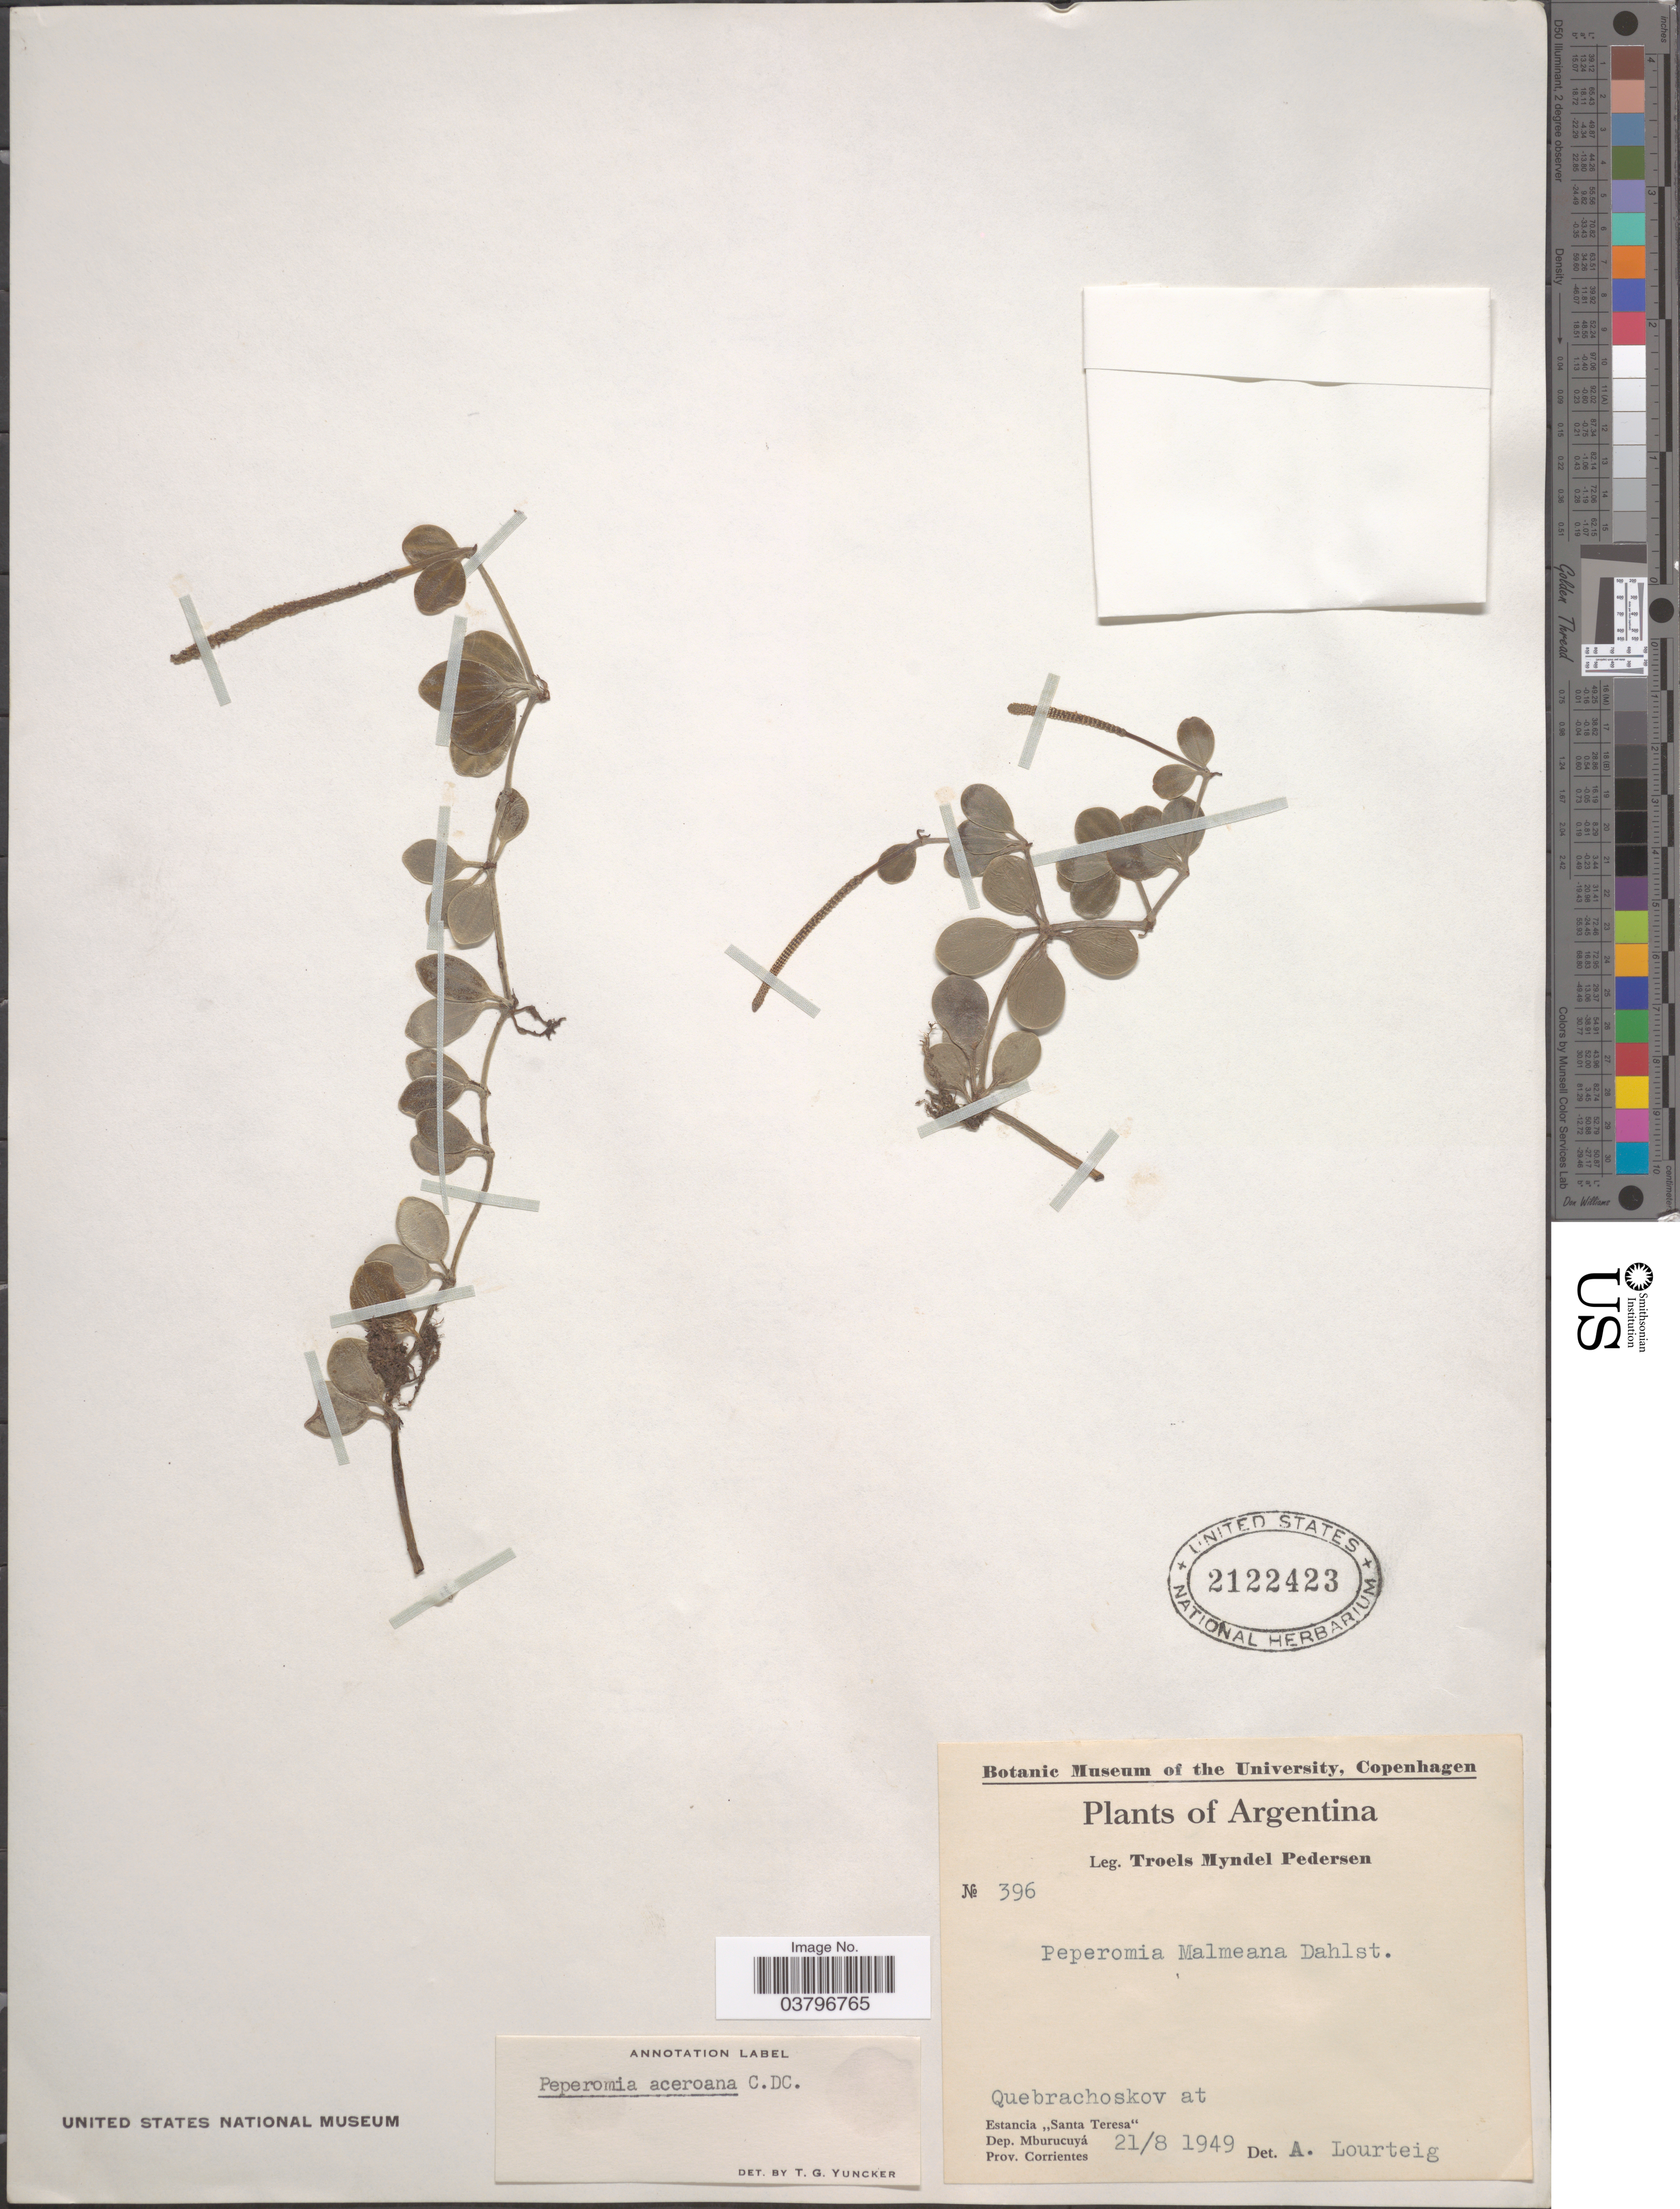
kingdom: Plantae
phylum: Tracheophyta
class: Magnoliopsida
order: Piperales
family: Piperaceae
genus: Peperomia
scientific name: Peperomia aceroana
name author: C. DC.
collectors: T. Pederson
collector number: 396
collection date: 1949-08-21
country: Argentina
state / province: Corrientes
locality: Quebrachoskov at Estancia "Santa Teresa". Dep. Mburucuyá.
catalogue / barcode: US 2122423